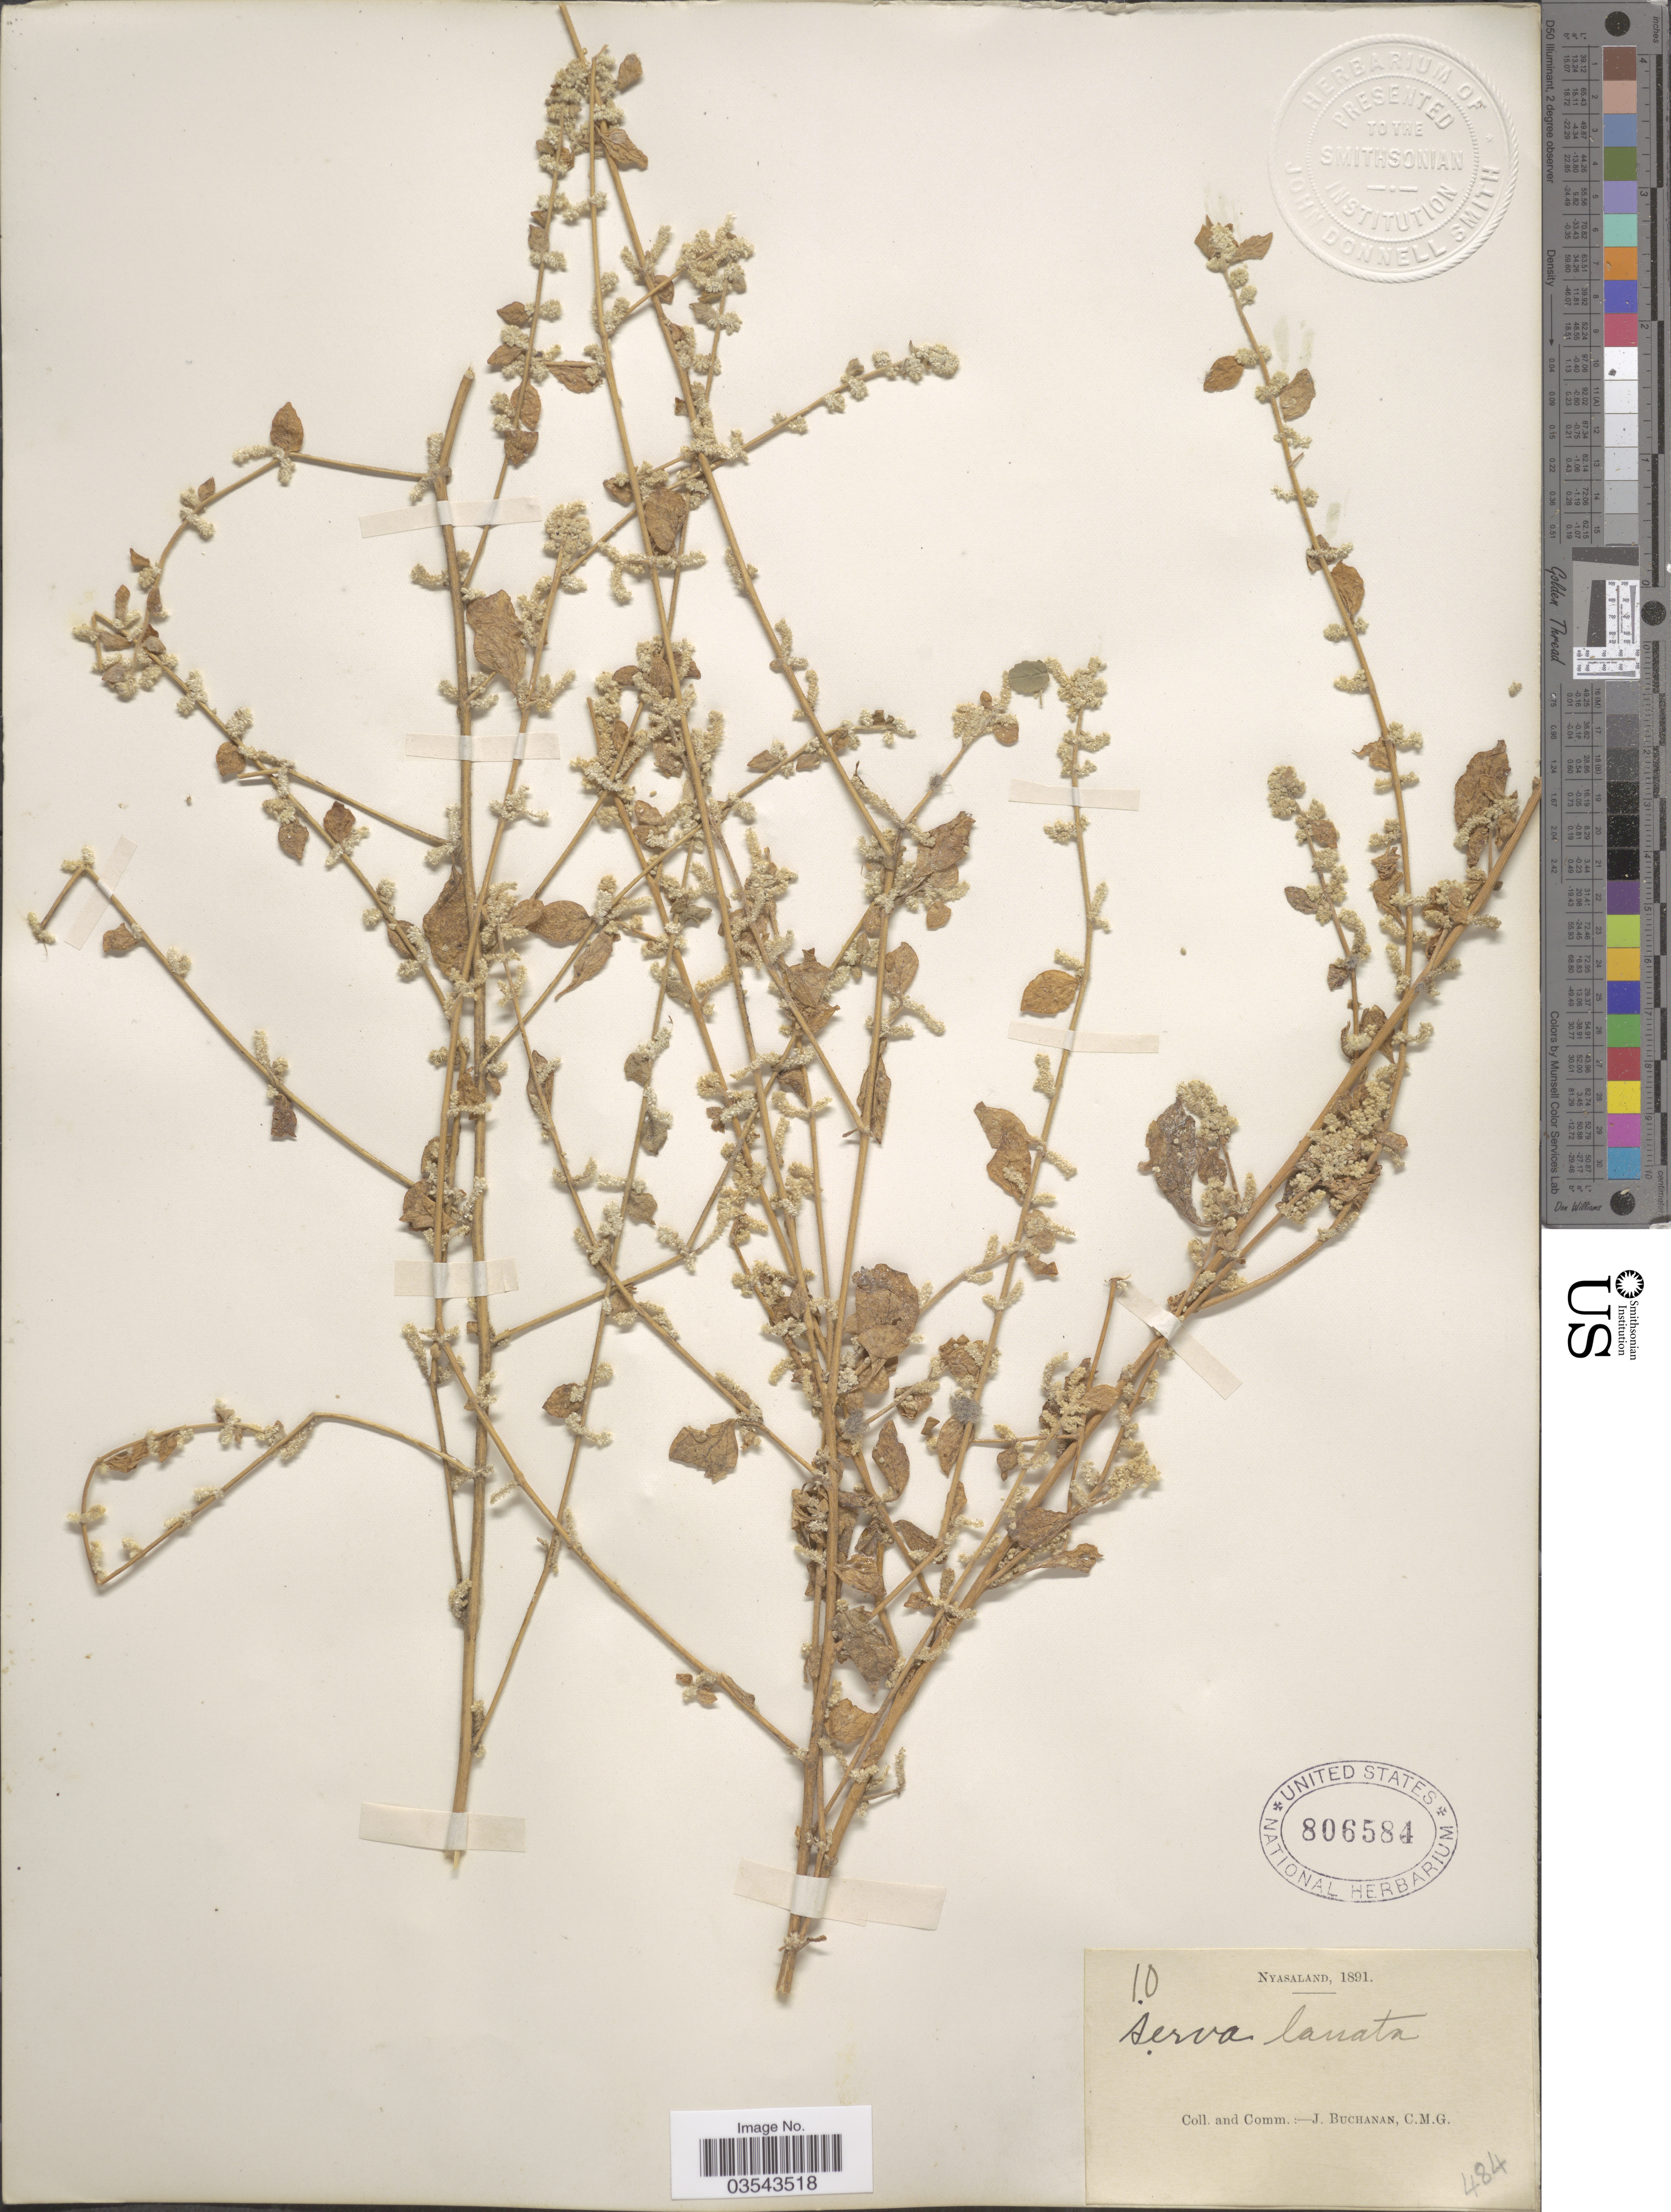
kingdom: Plantae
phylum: Tracheophyta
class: Magnoliopsida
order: Caryophyllales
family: Amaranthaceae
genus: Ouret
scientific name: Ouret lanata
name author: (L.) Kuntze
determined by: U.S. National Herbarium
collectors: J. Buchanan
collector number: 10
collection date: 1891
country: Malawi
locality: Nyasaland.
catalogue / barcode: US 806584